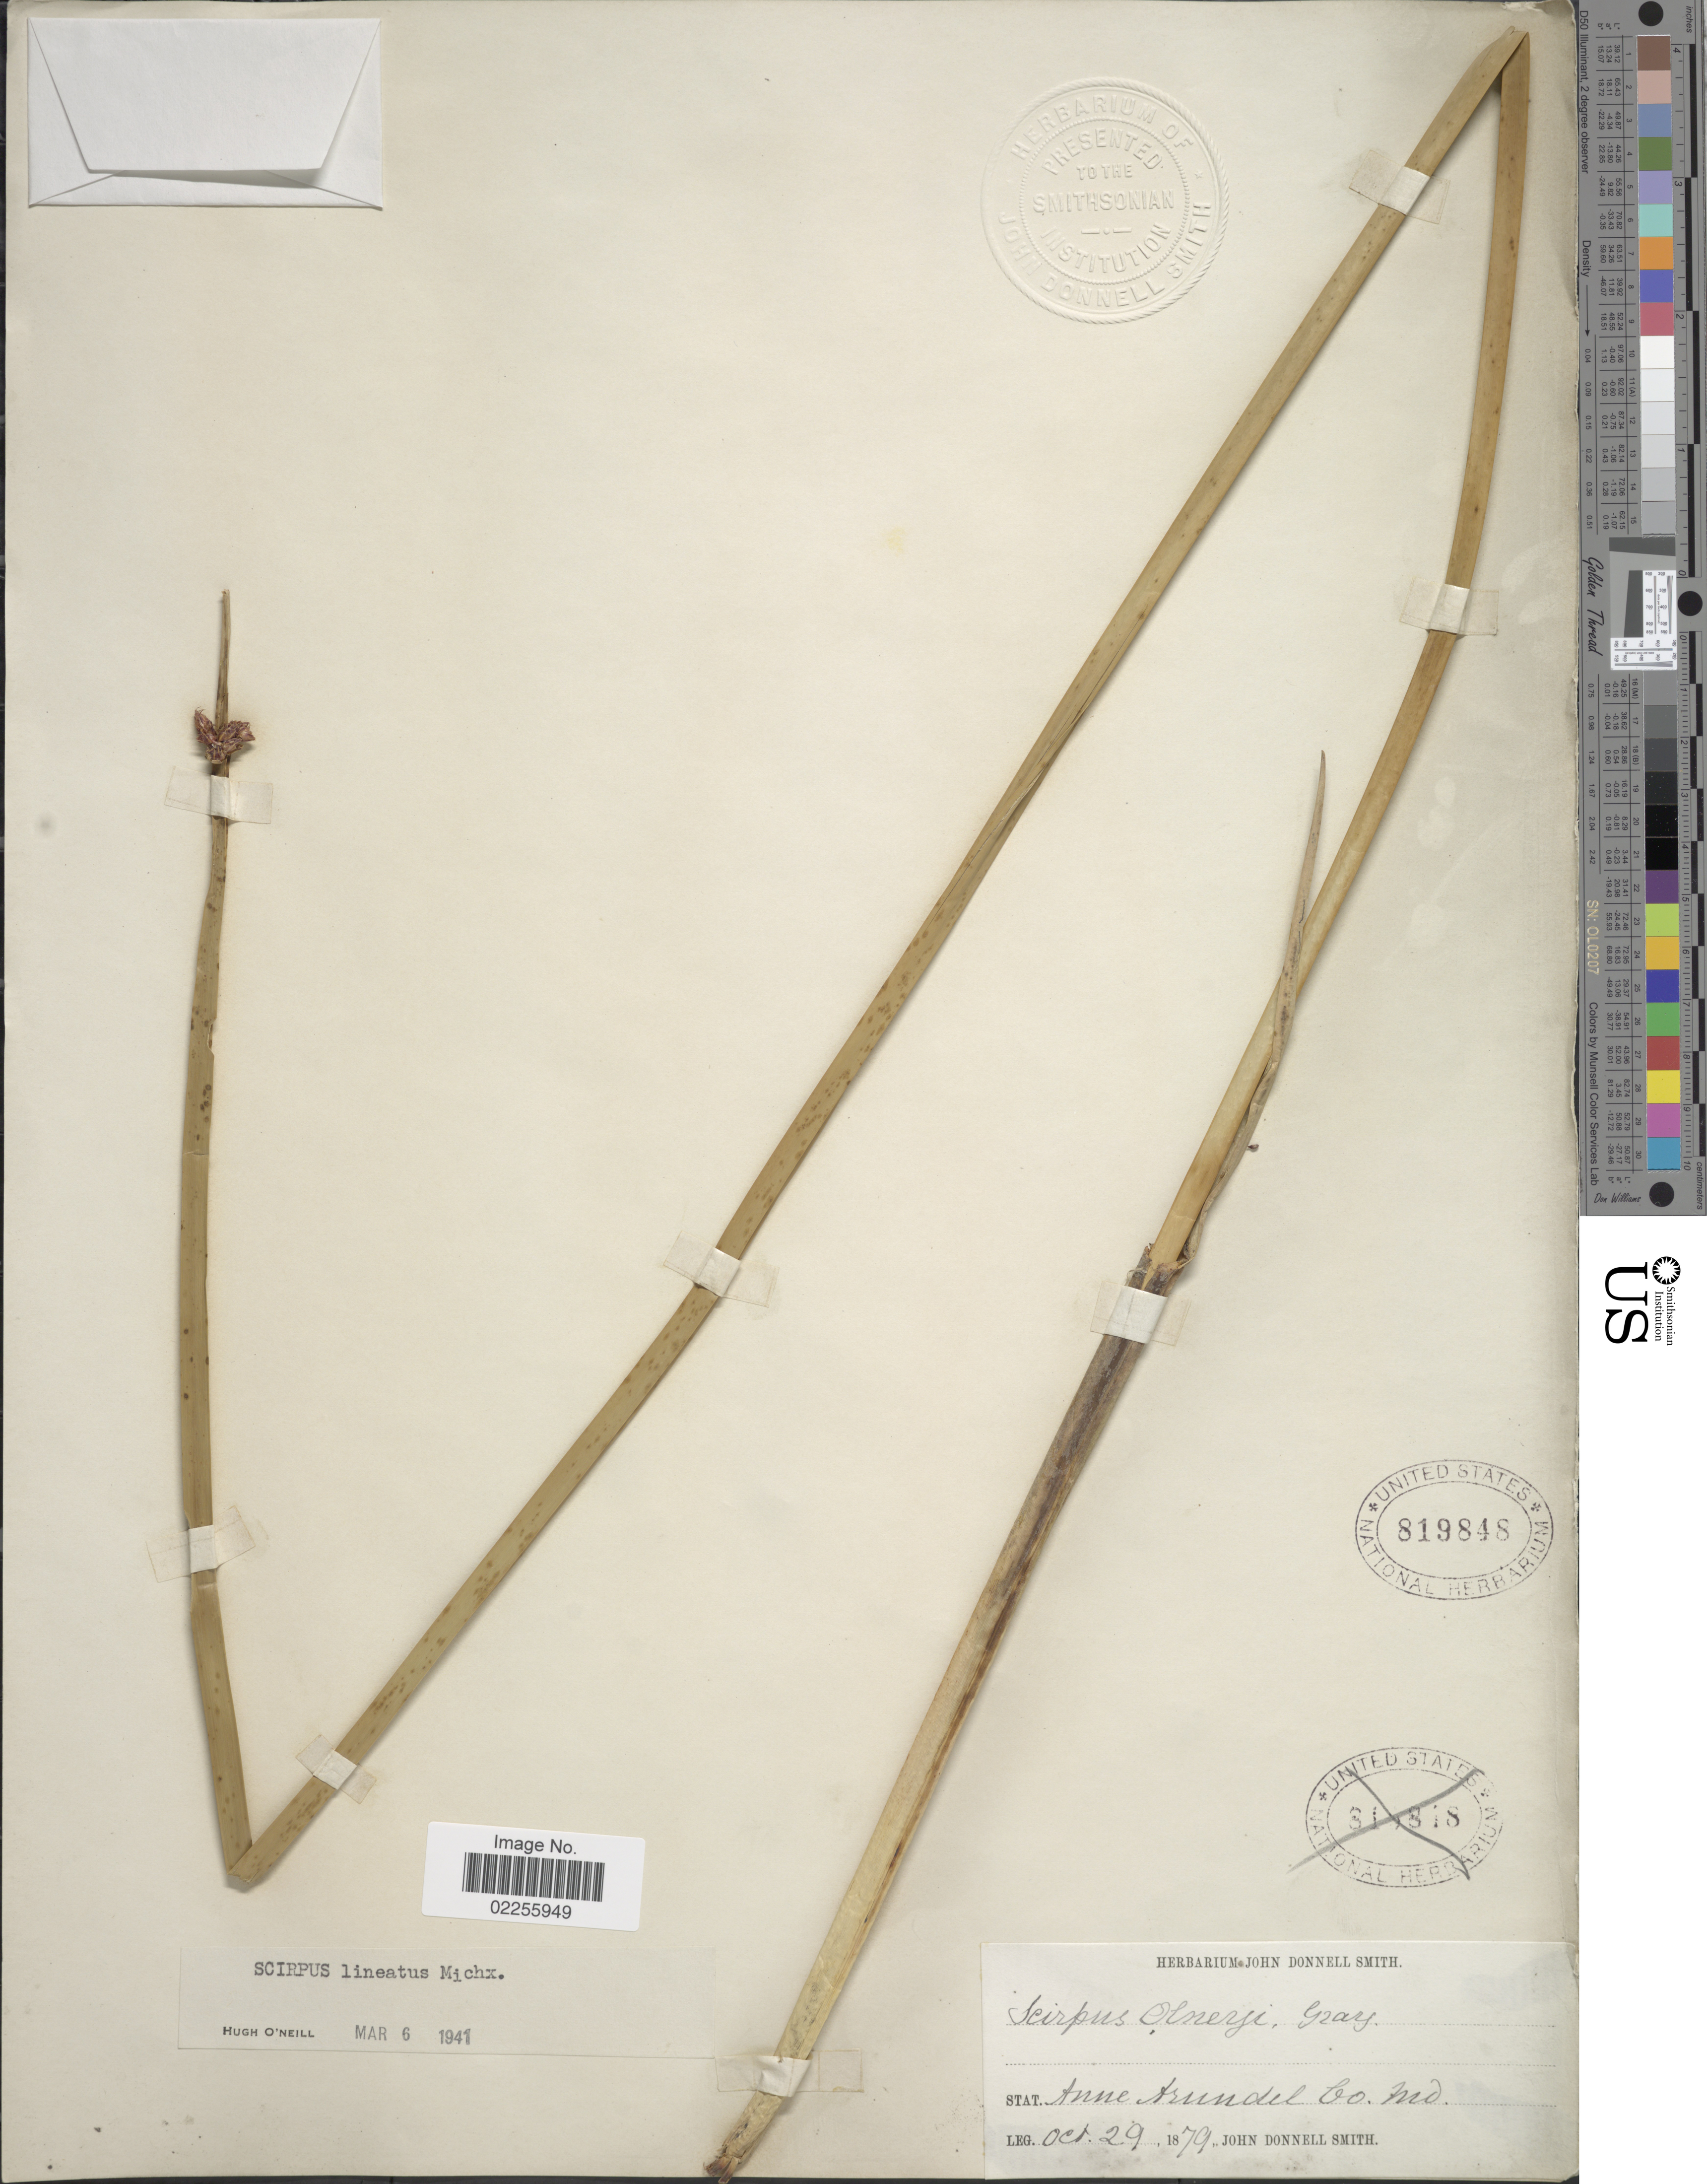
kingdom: Plantae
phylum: Tracheophyta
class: Liliopsida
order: Poales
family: Cyperaceae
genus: Schoenoplectus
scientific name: Schoenoplectus americanus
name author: (Pers.) Volkart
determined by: Strong, Mark T., (BOT), Smithsonian Institution - National Museum of Natural History (UNITED STATES)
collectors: J. Donnell Smith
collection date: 1879-10-29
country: United States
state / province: Maryland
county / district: Anne Arundel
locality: Anne Arundel Co.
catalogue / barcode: US 819848